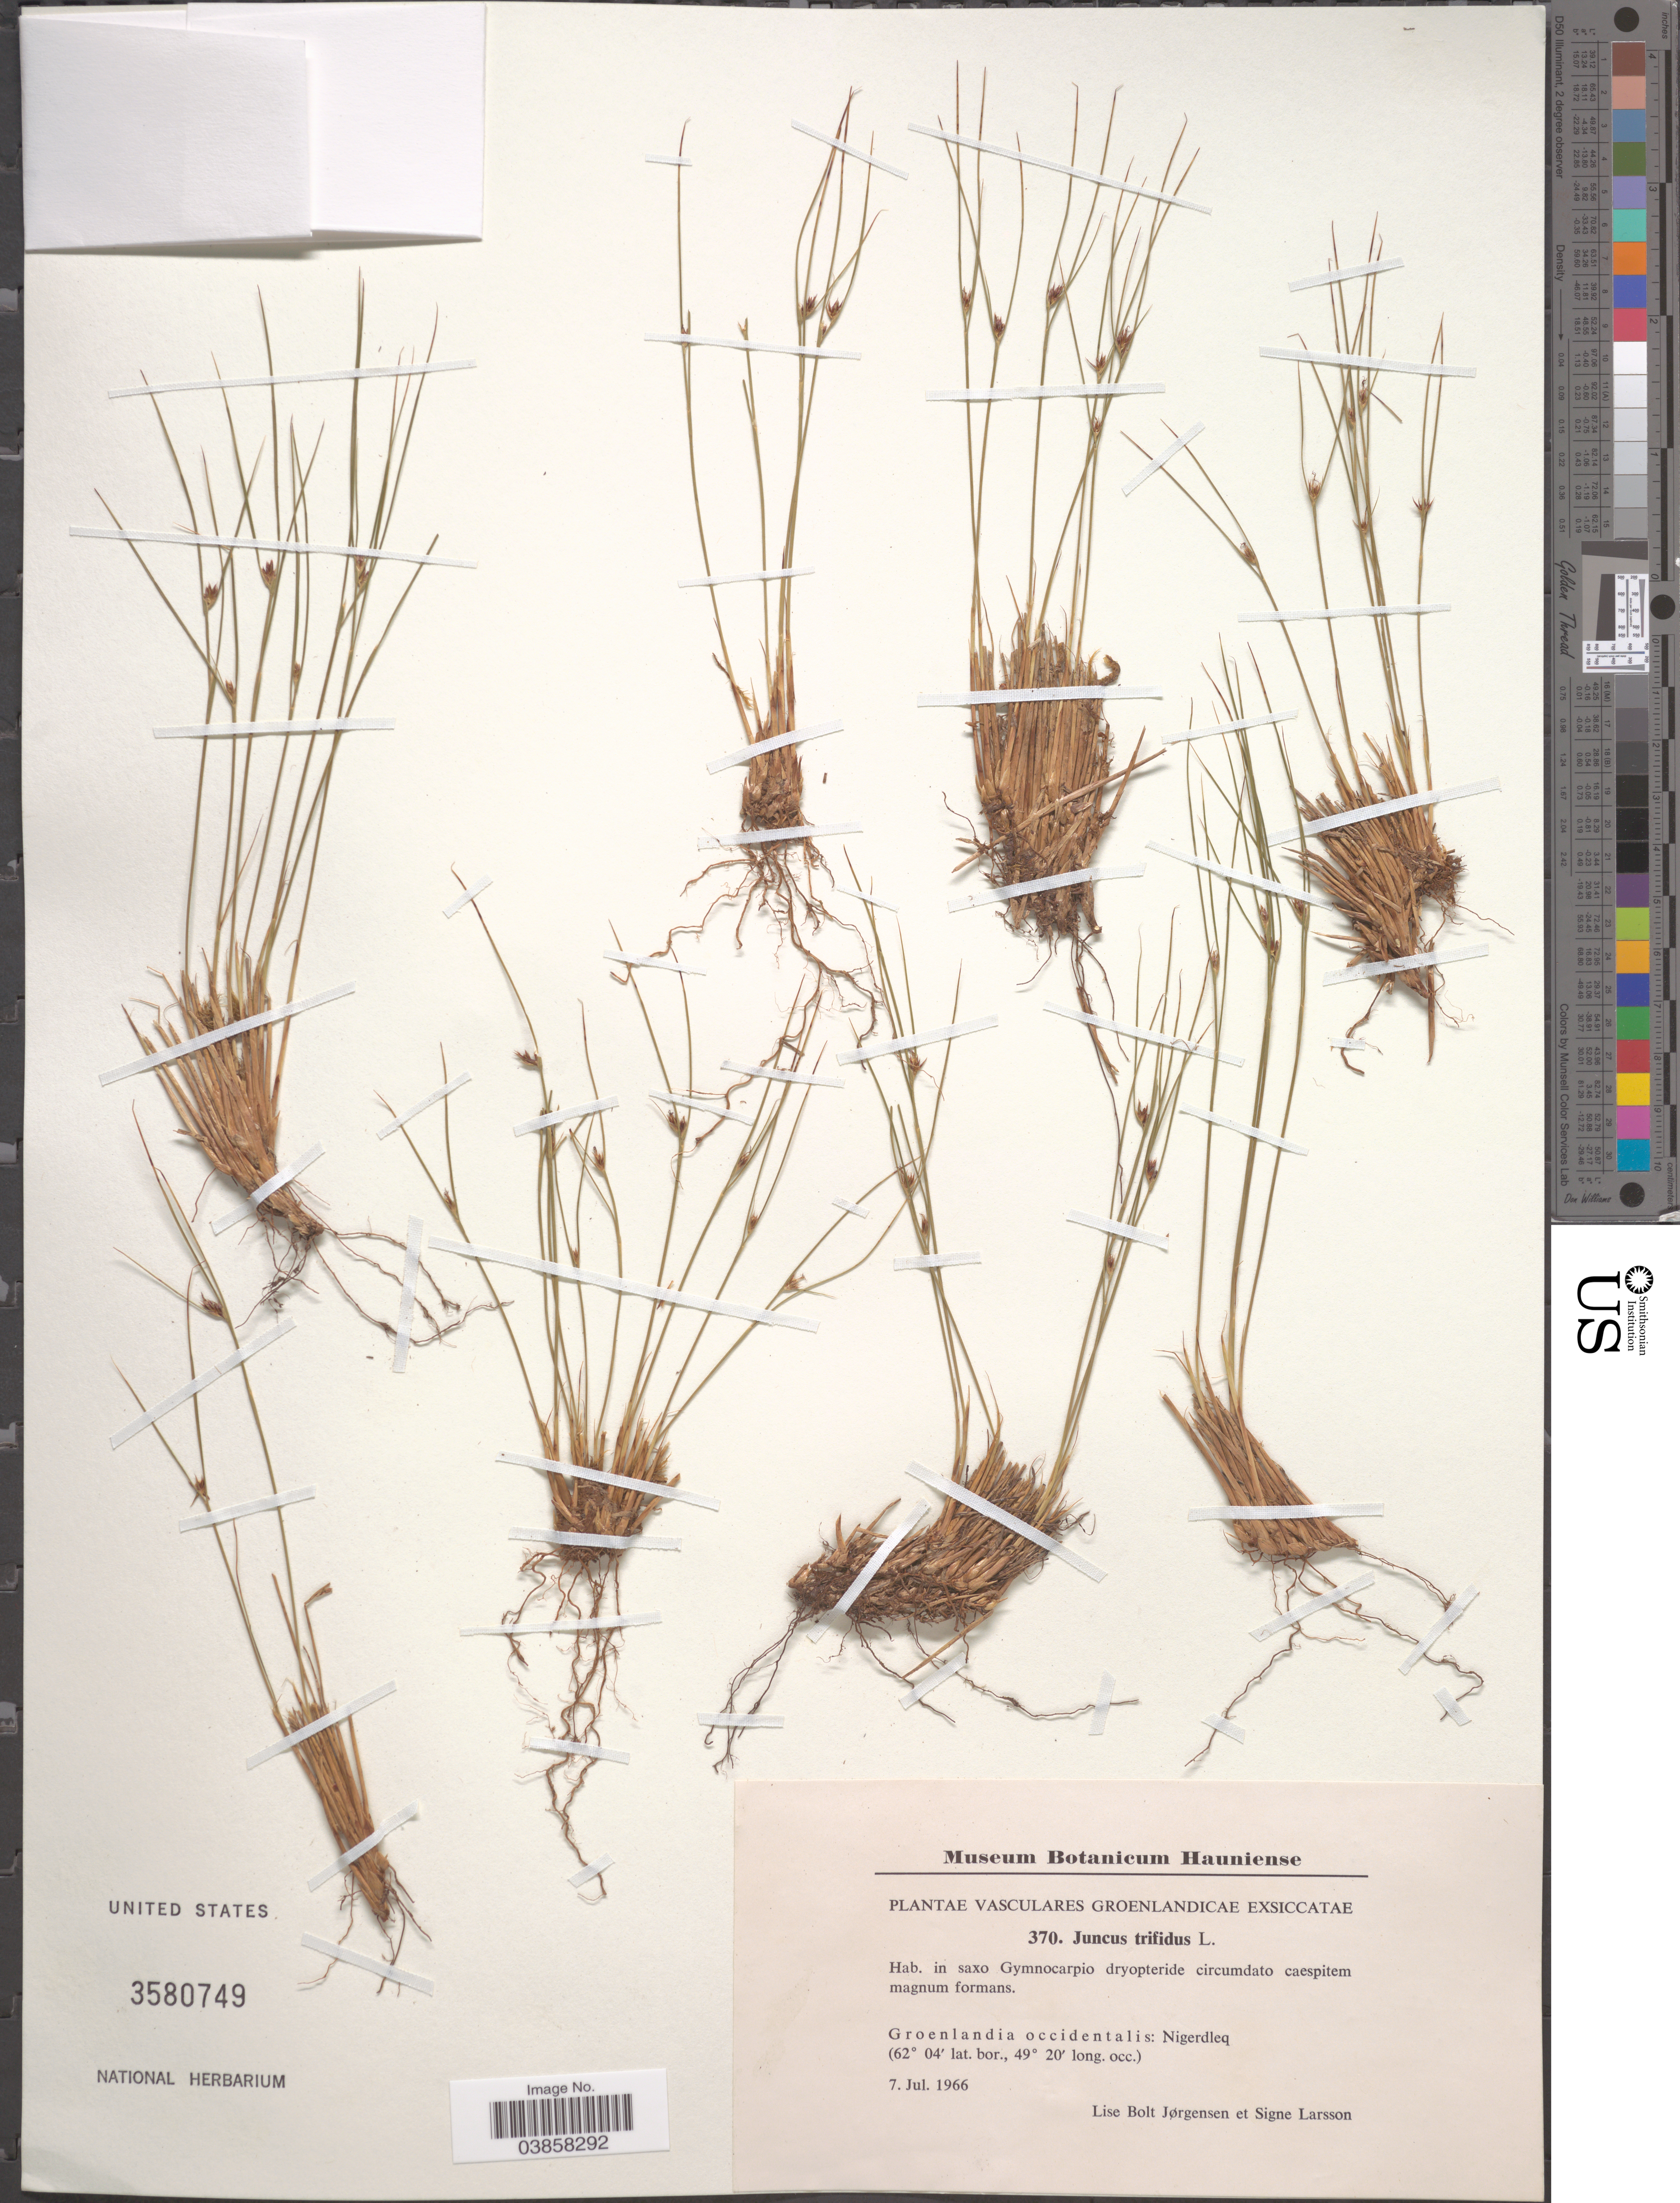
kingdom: Plantae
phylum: Tracheophyta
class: Liliopsida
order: Poales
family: Juncaceae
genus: Juncus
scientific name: Juncus trifidus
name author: L.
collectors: L. B. Jørgensen & S. Larsson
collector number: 370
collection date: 1966-07-07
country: Greenland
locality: Groenlandia occidentalis: Nigerdleq.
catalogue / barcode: US 3580749